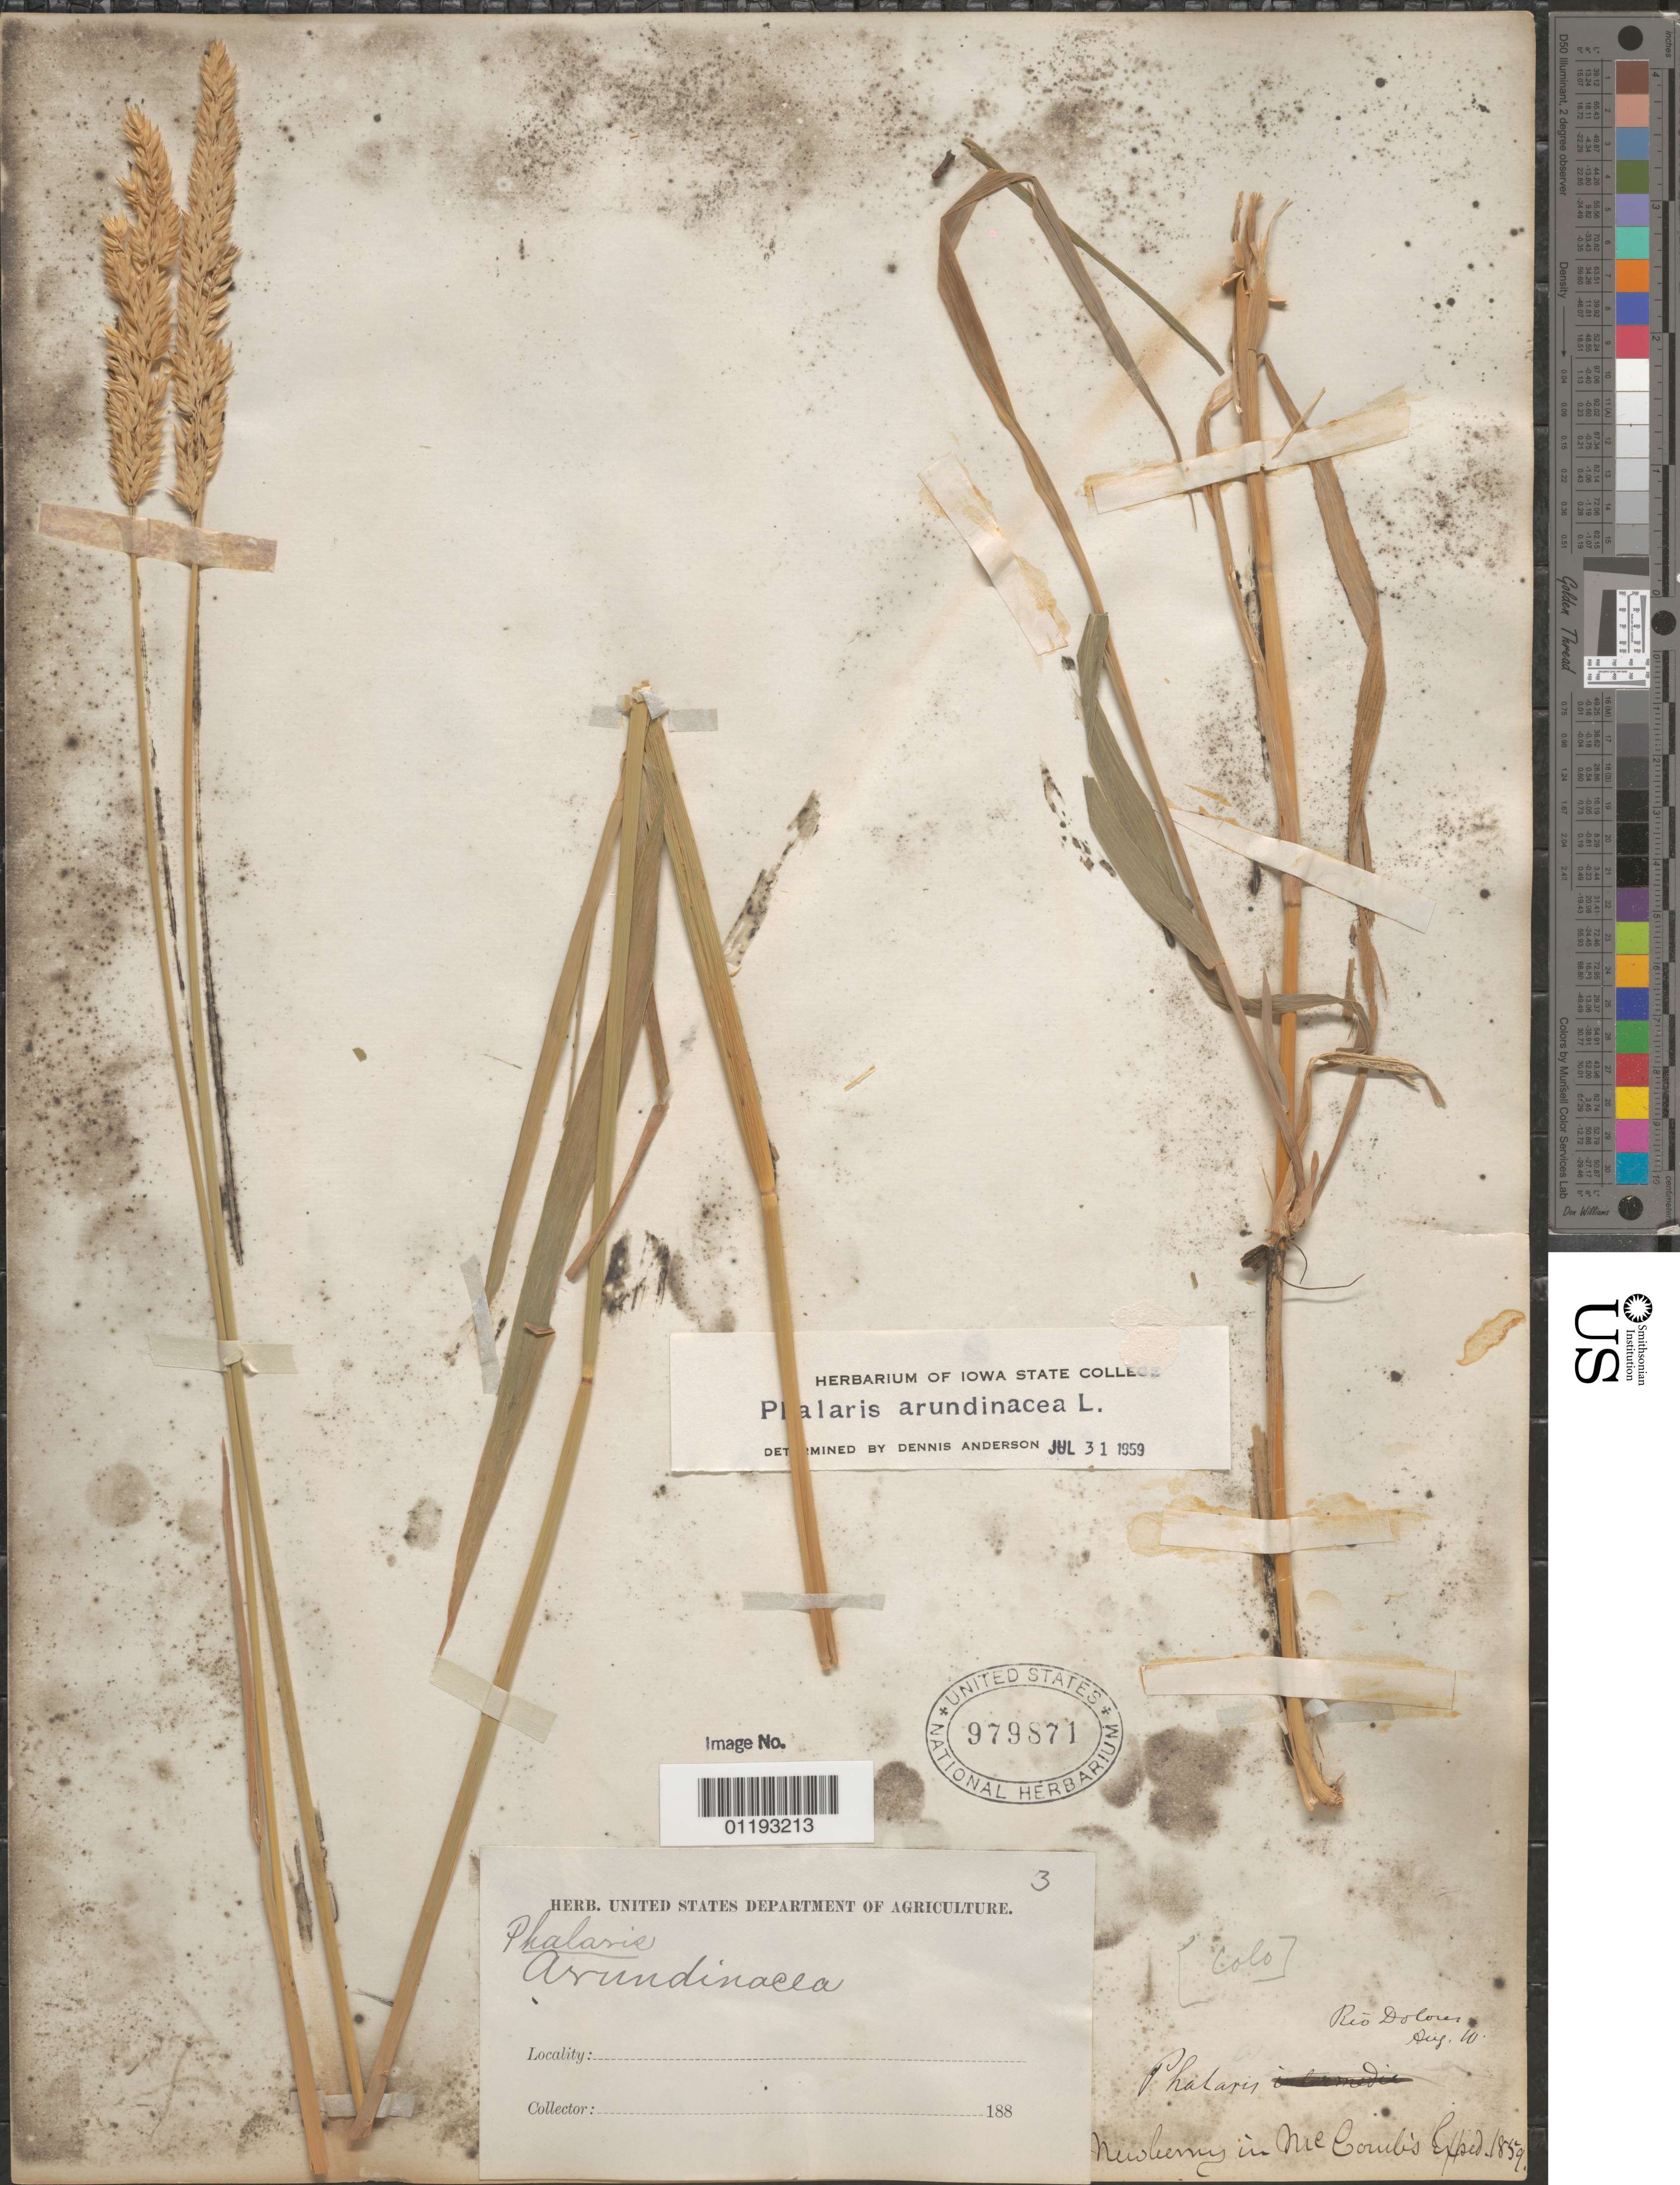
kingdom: Plantae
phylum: Tracheophyta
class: Liliopsida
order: Poales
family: Poaceae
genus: Phalaris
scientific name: Phalaris arundinacea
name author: L.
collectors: J. S. Newberry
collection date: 1859-08-10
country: United States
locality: Rio Dolores [Dolores River, Colorado/Utah]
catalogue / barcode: US 979871